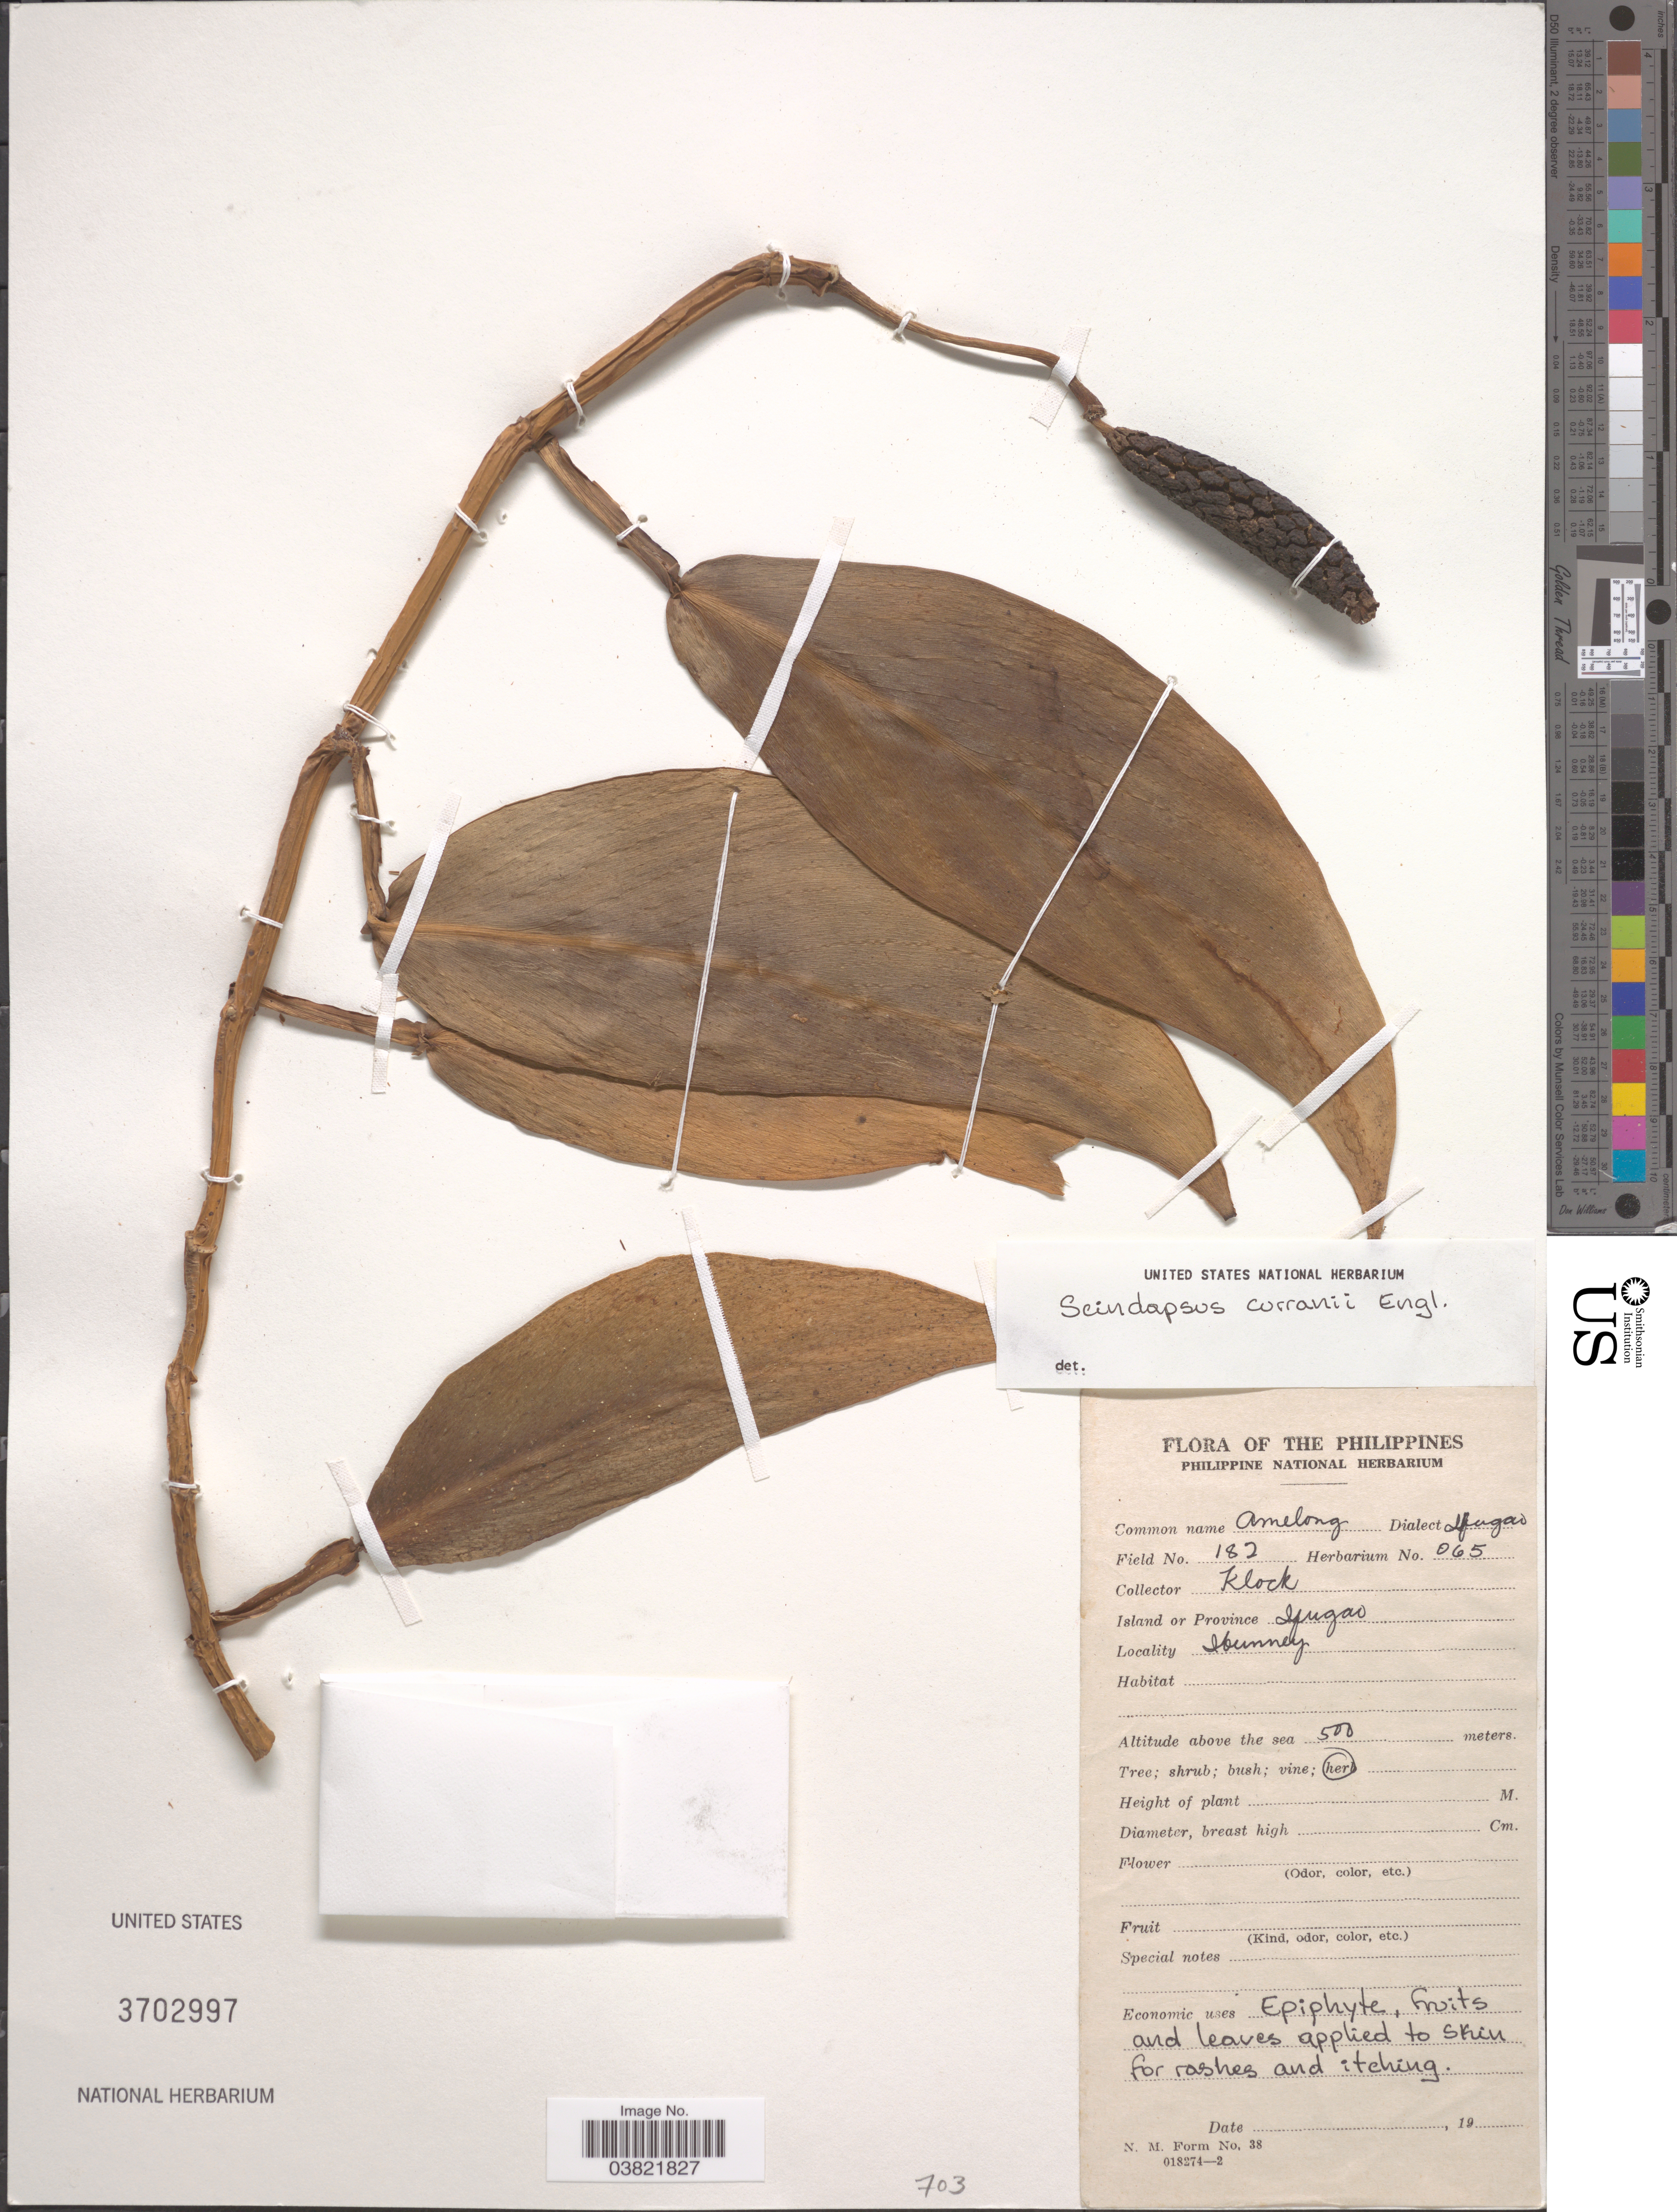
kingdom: Plantae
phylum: Tracheophyta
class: Liliopsida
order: Alismatales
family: Araceae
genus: Scindapsus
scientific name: Scindapsus curranii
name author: Engl. & K. Krause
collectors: Klock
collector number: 182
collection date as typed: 19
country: Philippines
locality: Island or Province Ifugao .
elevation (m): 500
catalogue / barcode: US 3702997